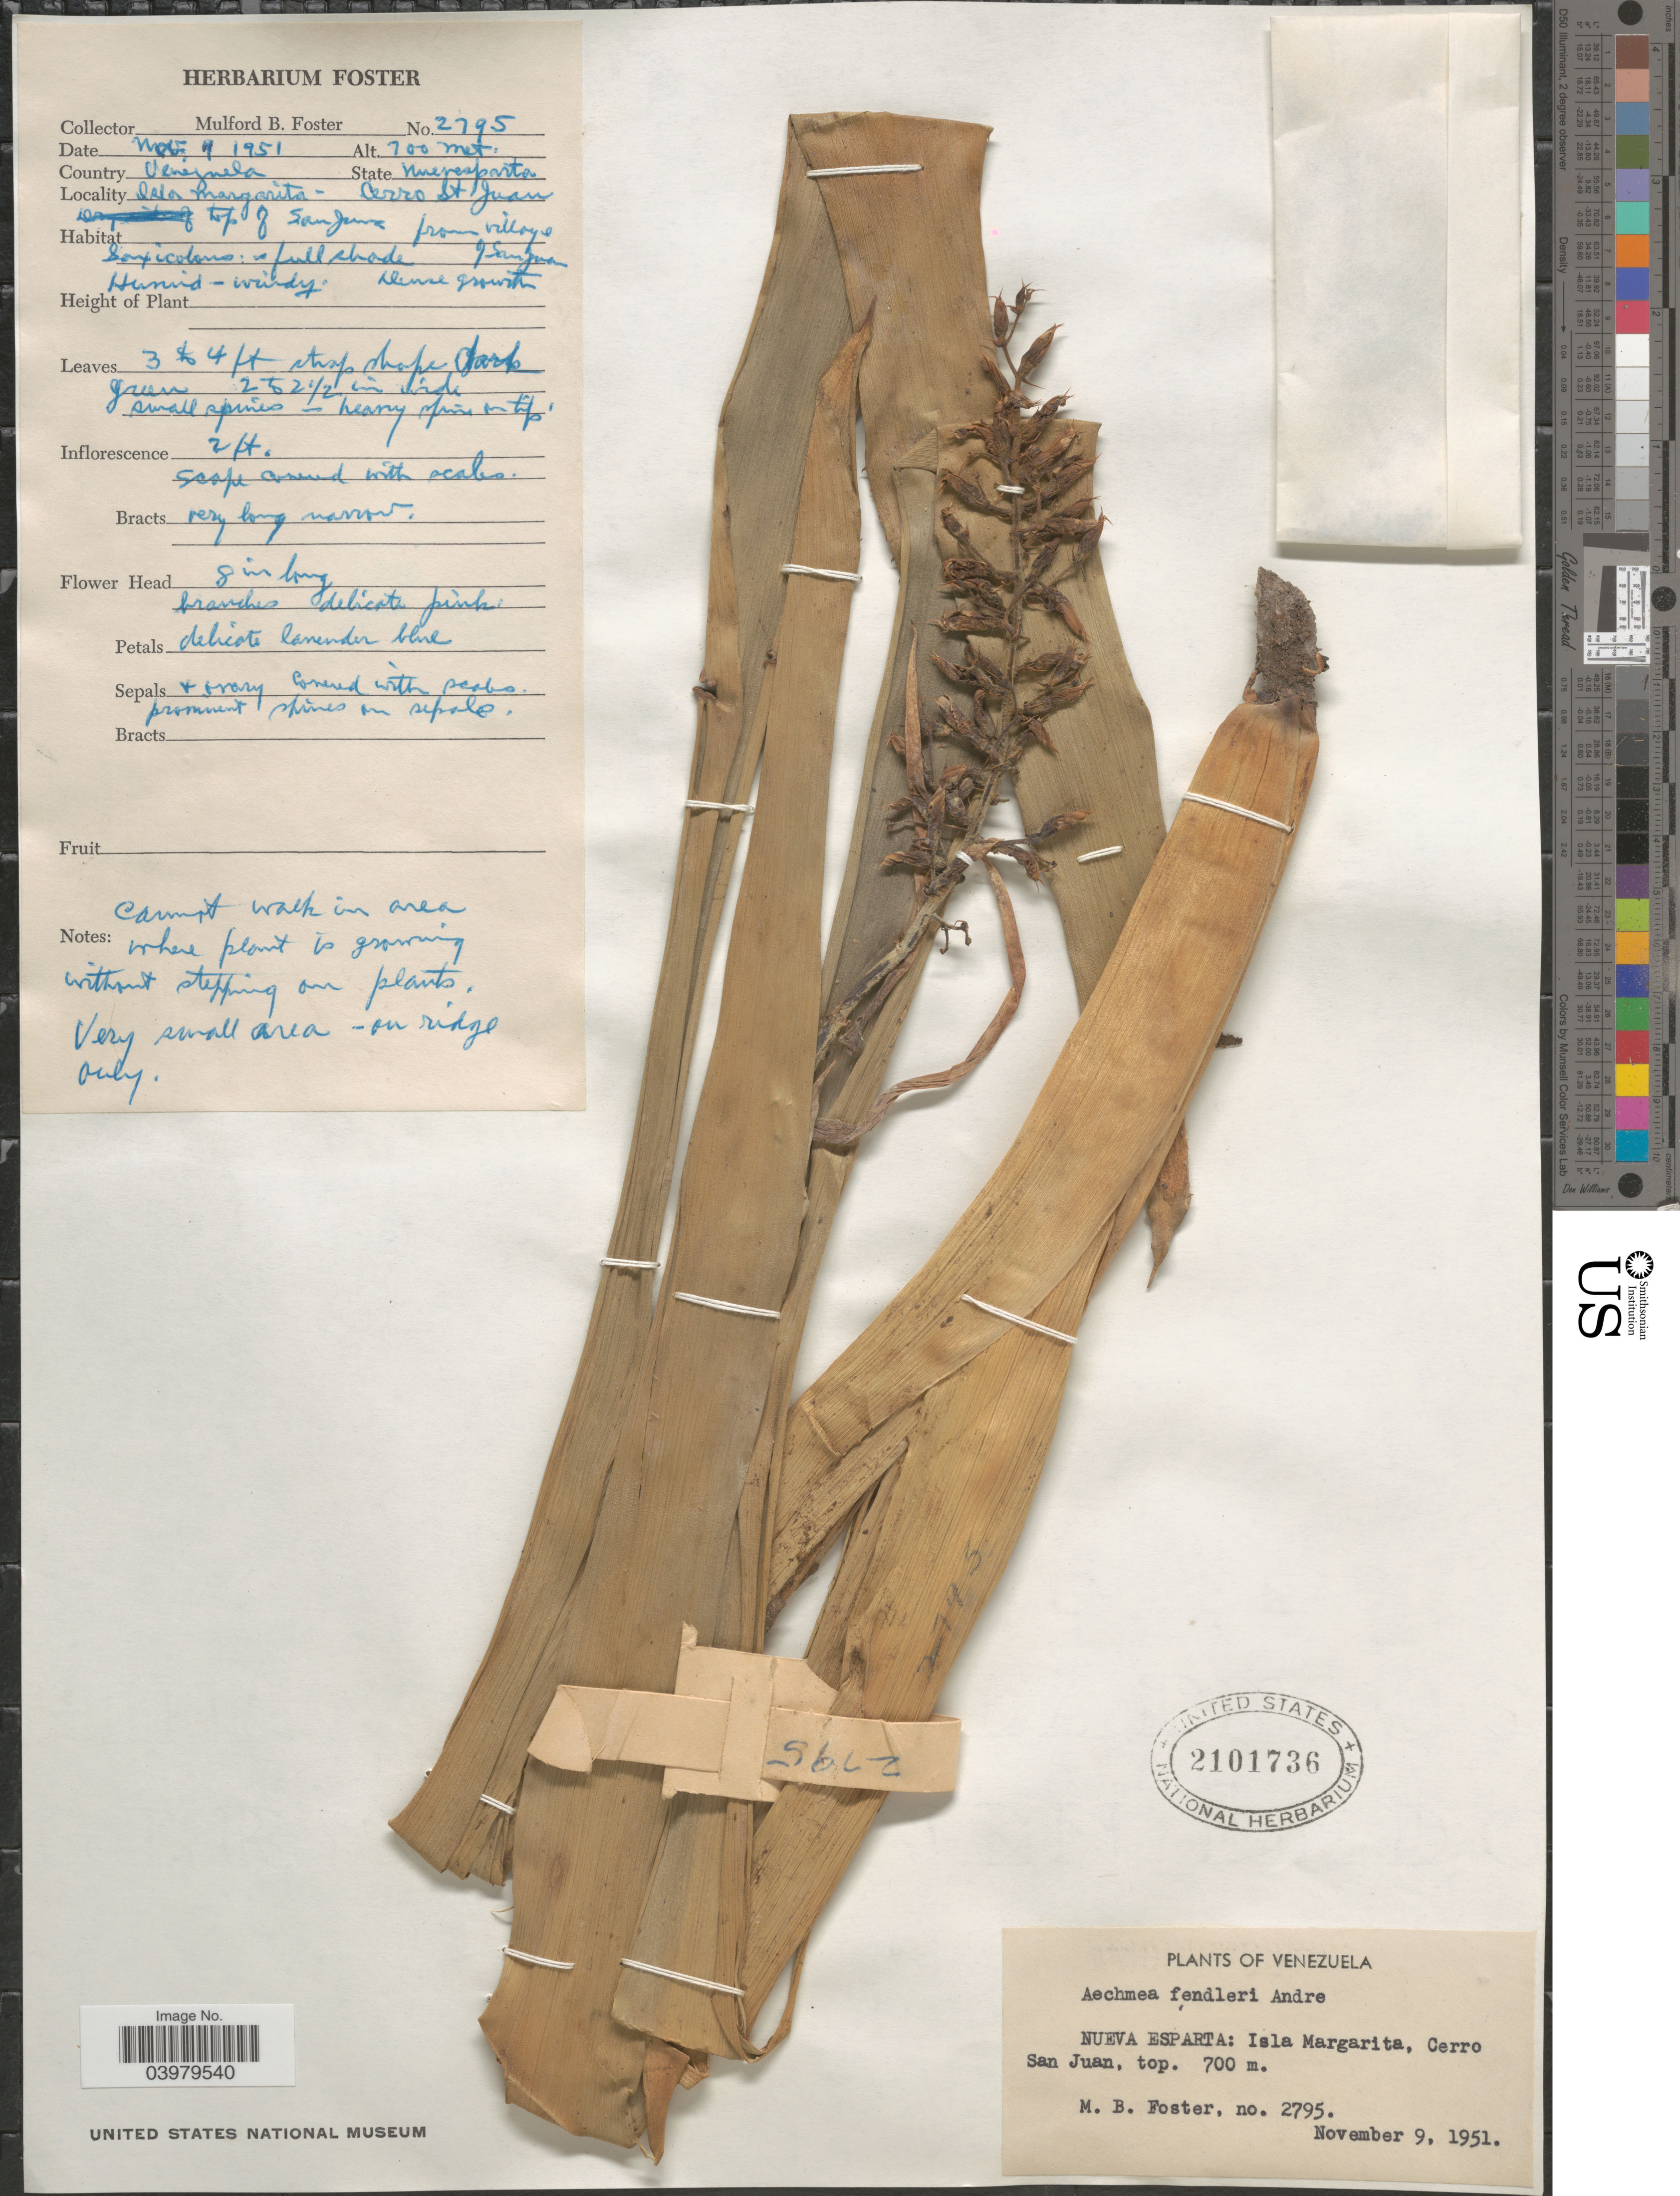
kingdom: Plantae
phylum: Tracheophyta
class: Liliopsida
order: Poales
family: Bromeliaceae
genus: Aechmea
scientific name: Aechmea fendleri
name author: André ex Mez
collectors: M. B. Foster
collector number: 2795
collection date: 1951-11-09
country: Venezuela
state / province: Nueva Esparta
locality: Isla Margarita, Cerro San Juan, top of San Juan.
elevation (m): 700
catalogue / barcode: US 2101736